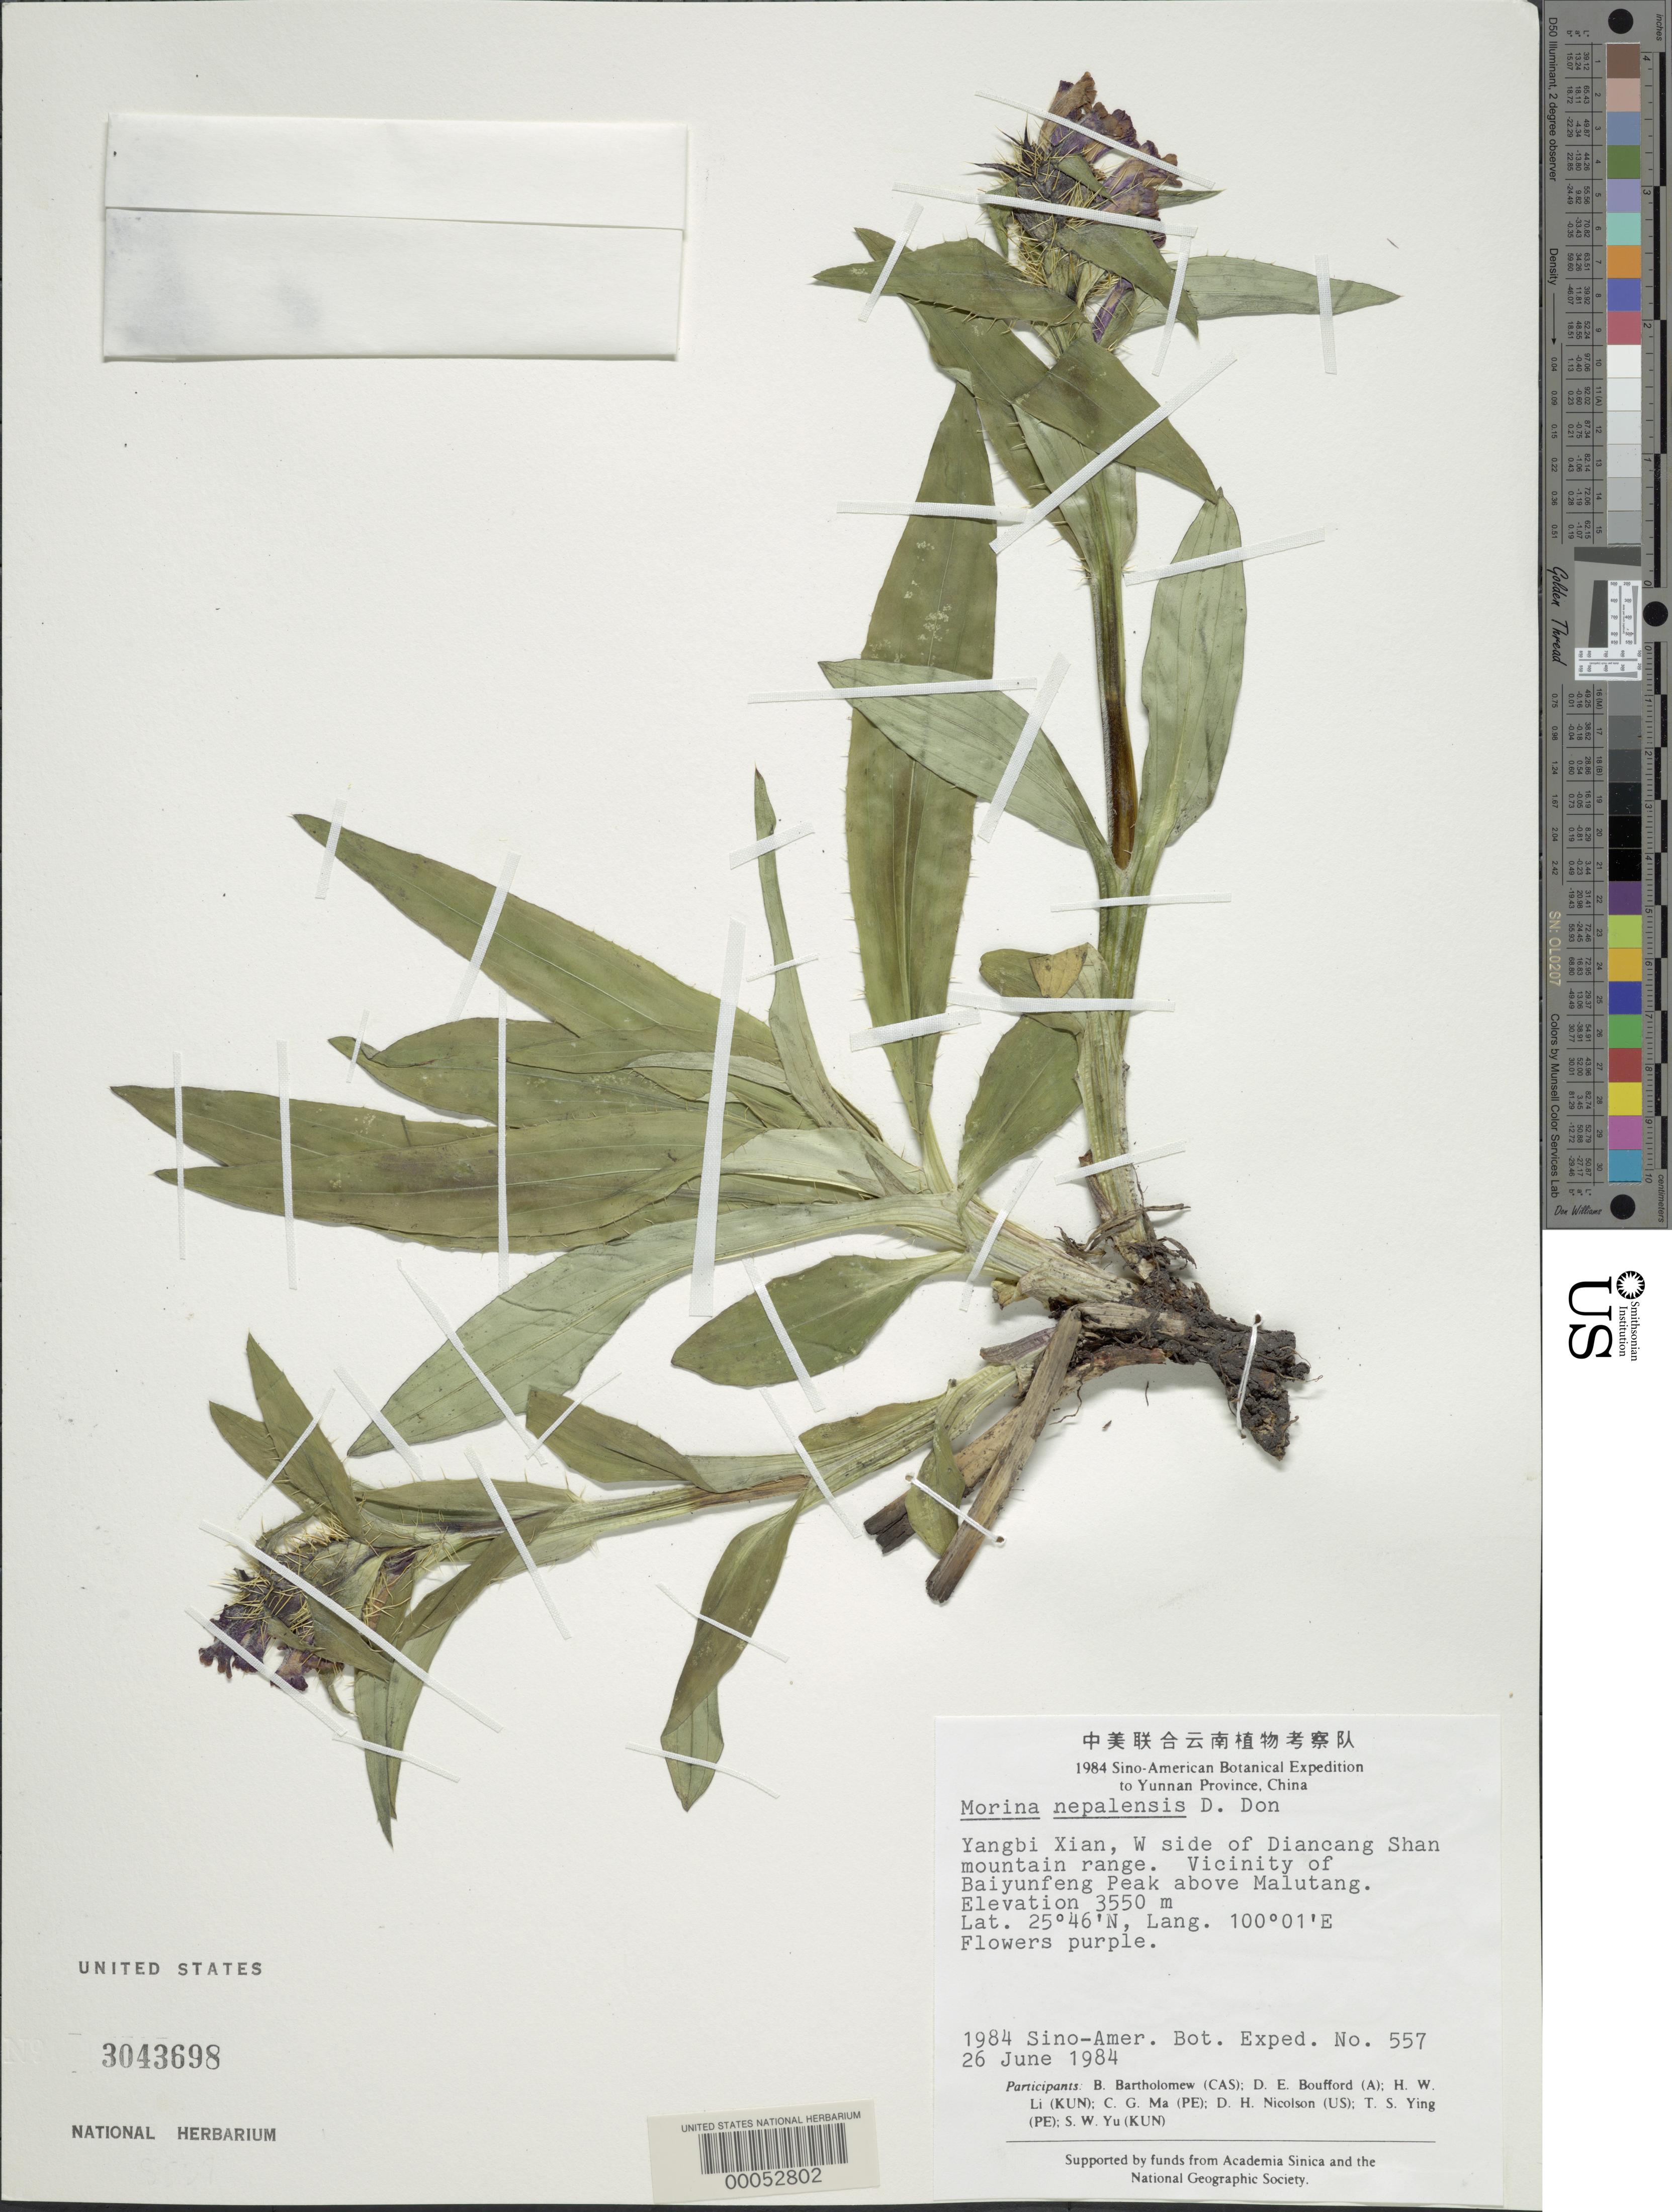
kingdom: Plantae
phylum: Tracheophyta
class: Magnoliopsida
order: Dipsacales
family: Caprifoliaceae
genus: Morina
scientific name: Morina nepalensis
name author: D. Don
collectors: B. M. Bartholomew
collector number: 557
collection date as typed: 26 Jun 1984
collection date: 1984-06-26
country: China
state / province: Yunnan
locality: Yangbi Xian, W side of Diancang Shan mt range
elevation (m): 3550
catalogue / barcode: US 3043698